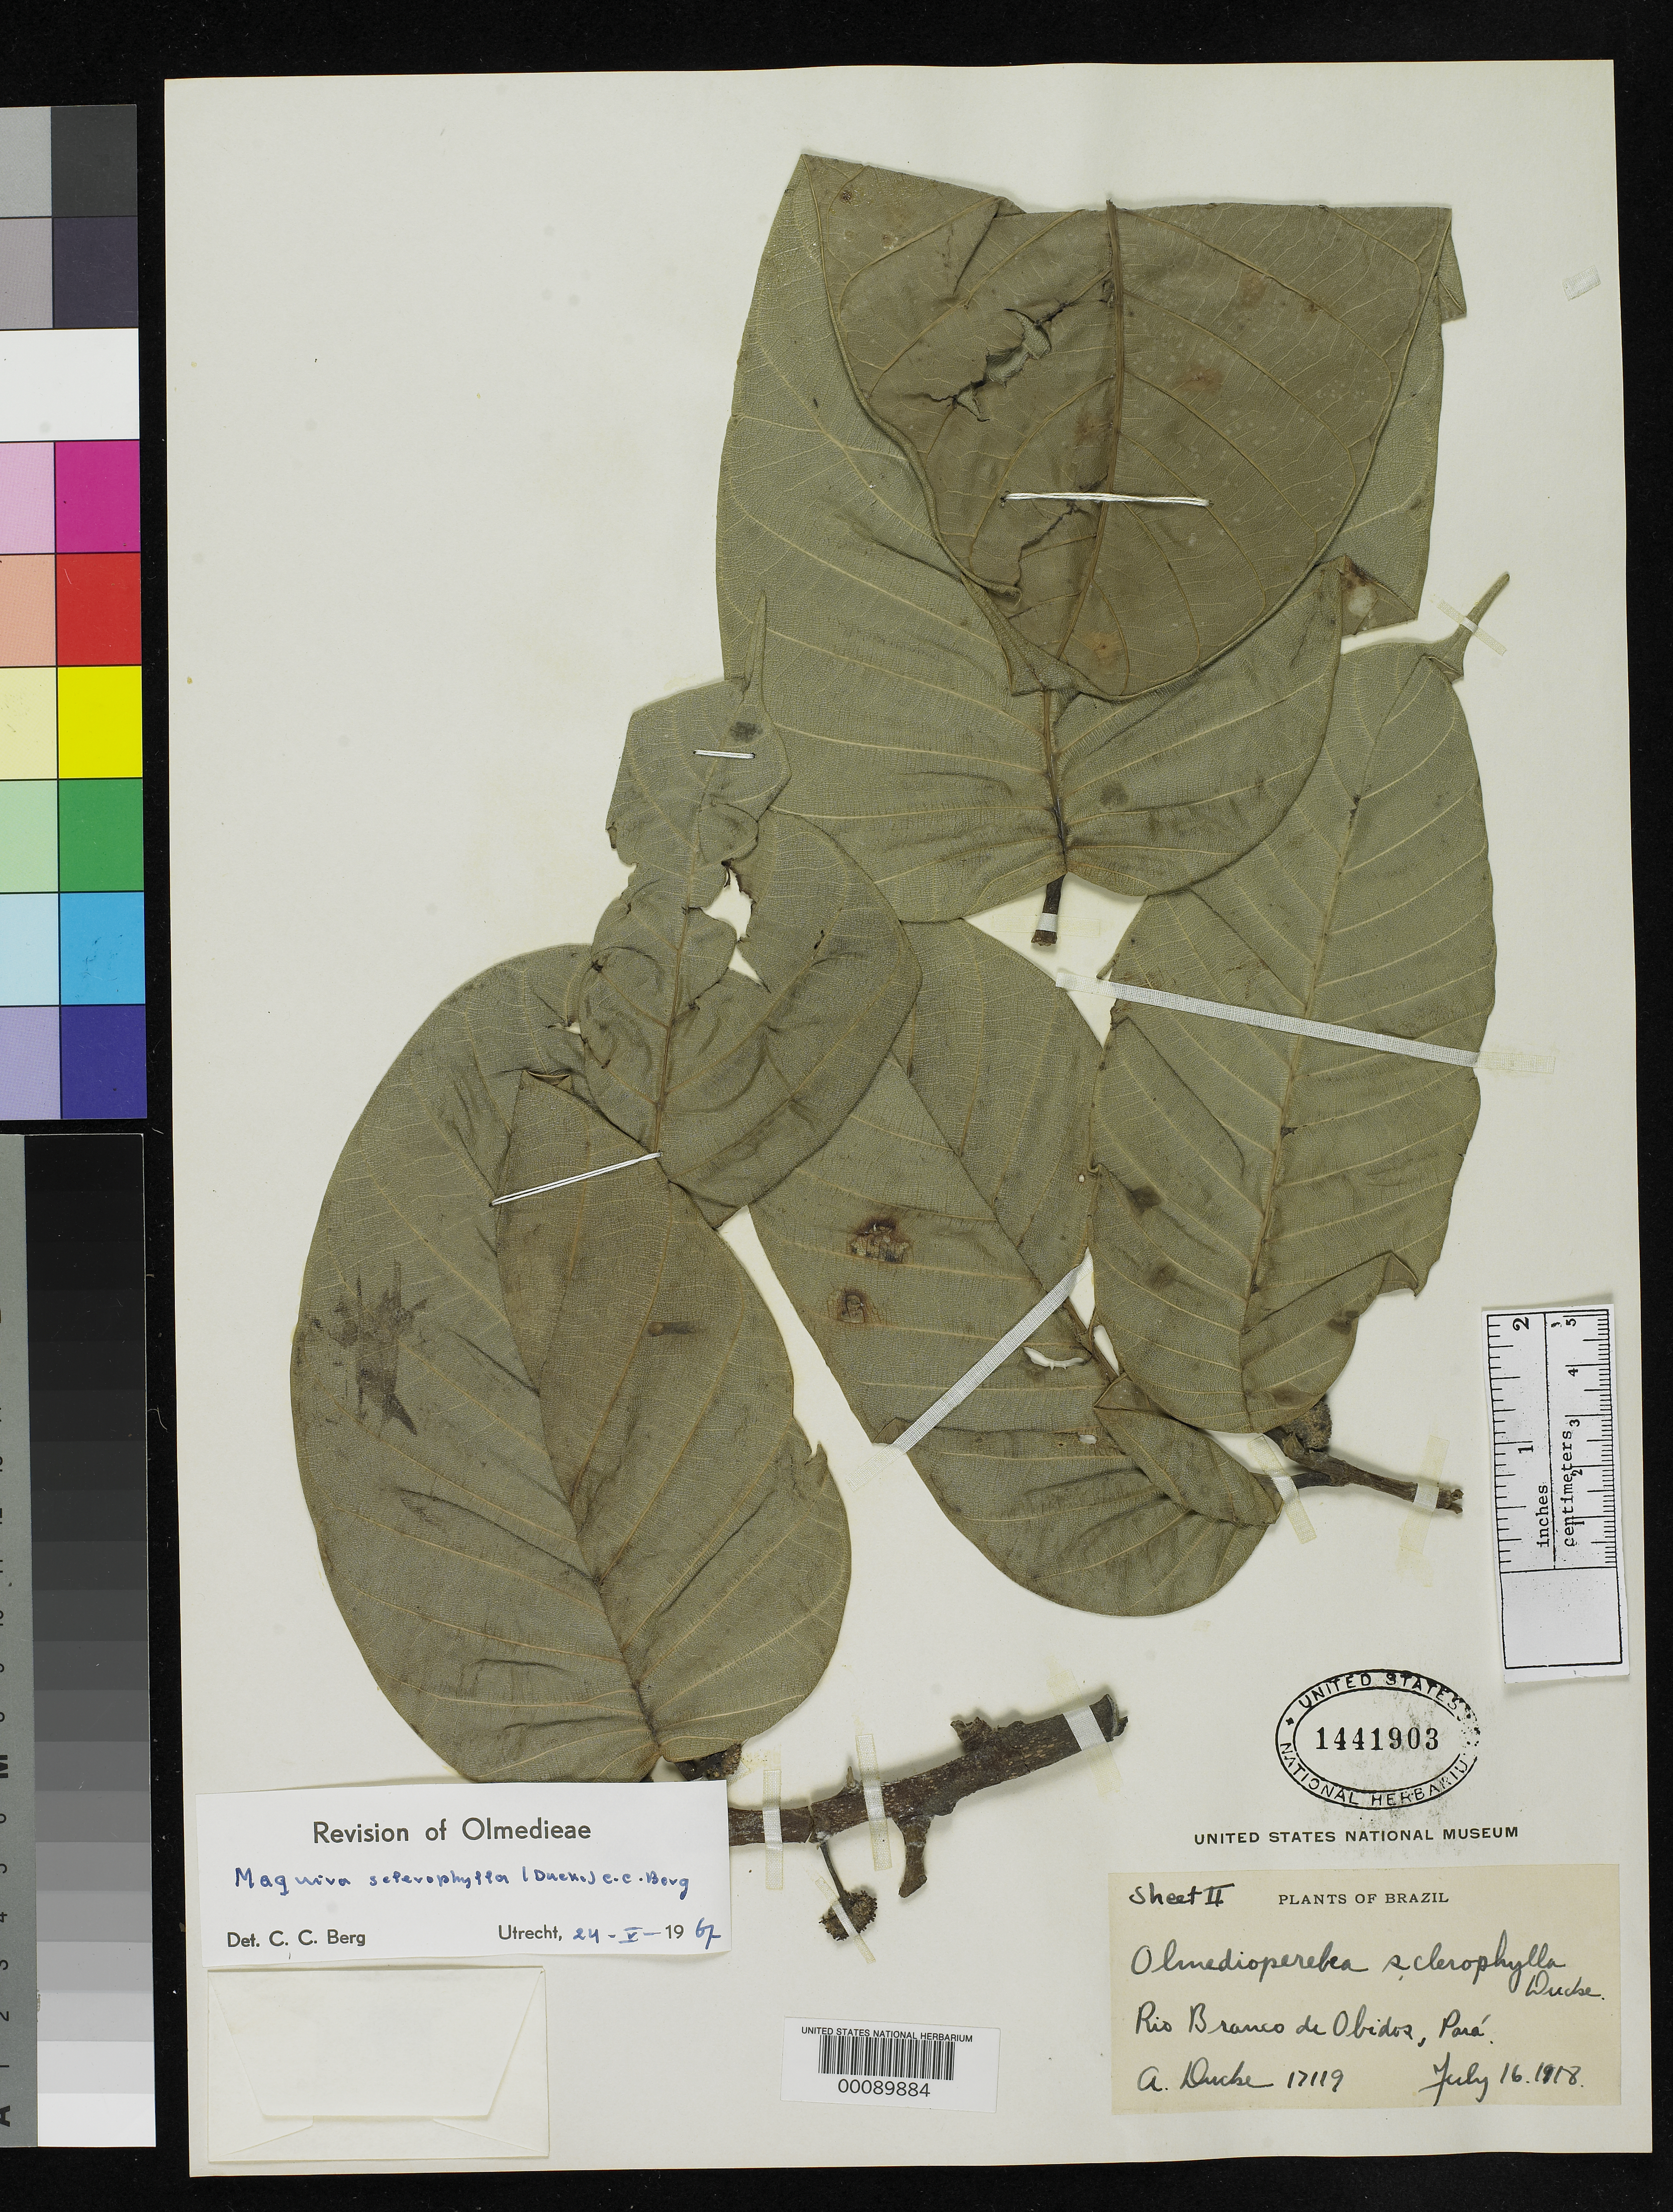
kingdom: Plantae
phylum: Tracheophyta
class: Magnoliopsida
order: Rosales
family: Moraceae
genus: Olmedioperebea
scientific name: Olmedioperebea sclerophylla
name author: Ducke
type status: Isolectotype; Isosyntype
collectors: A. Ducke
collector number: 17119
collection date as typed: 16 Jul 1918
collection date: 1918-07-16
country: Brazil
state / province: Pará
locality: Rio Branco de Obidos.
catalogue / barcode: US 1441903